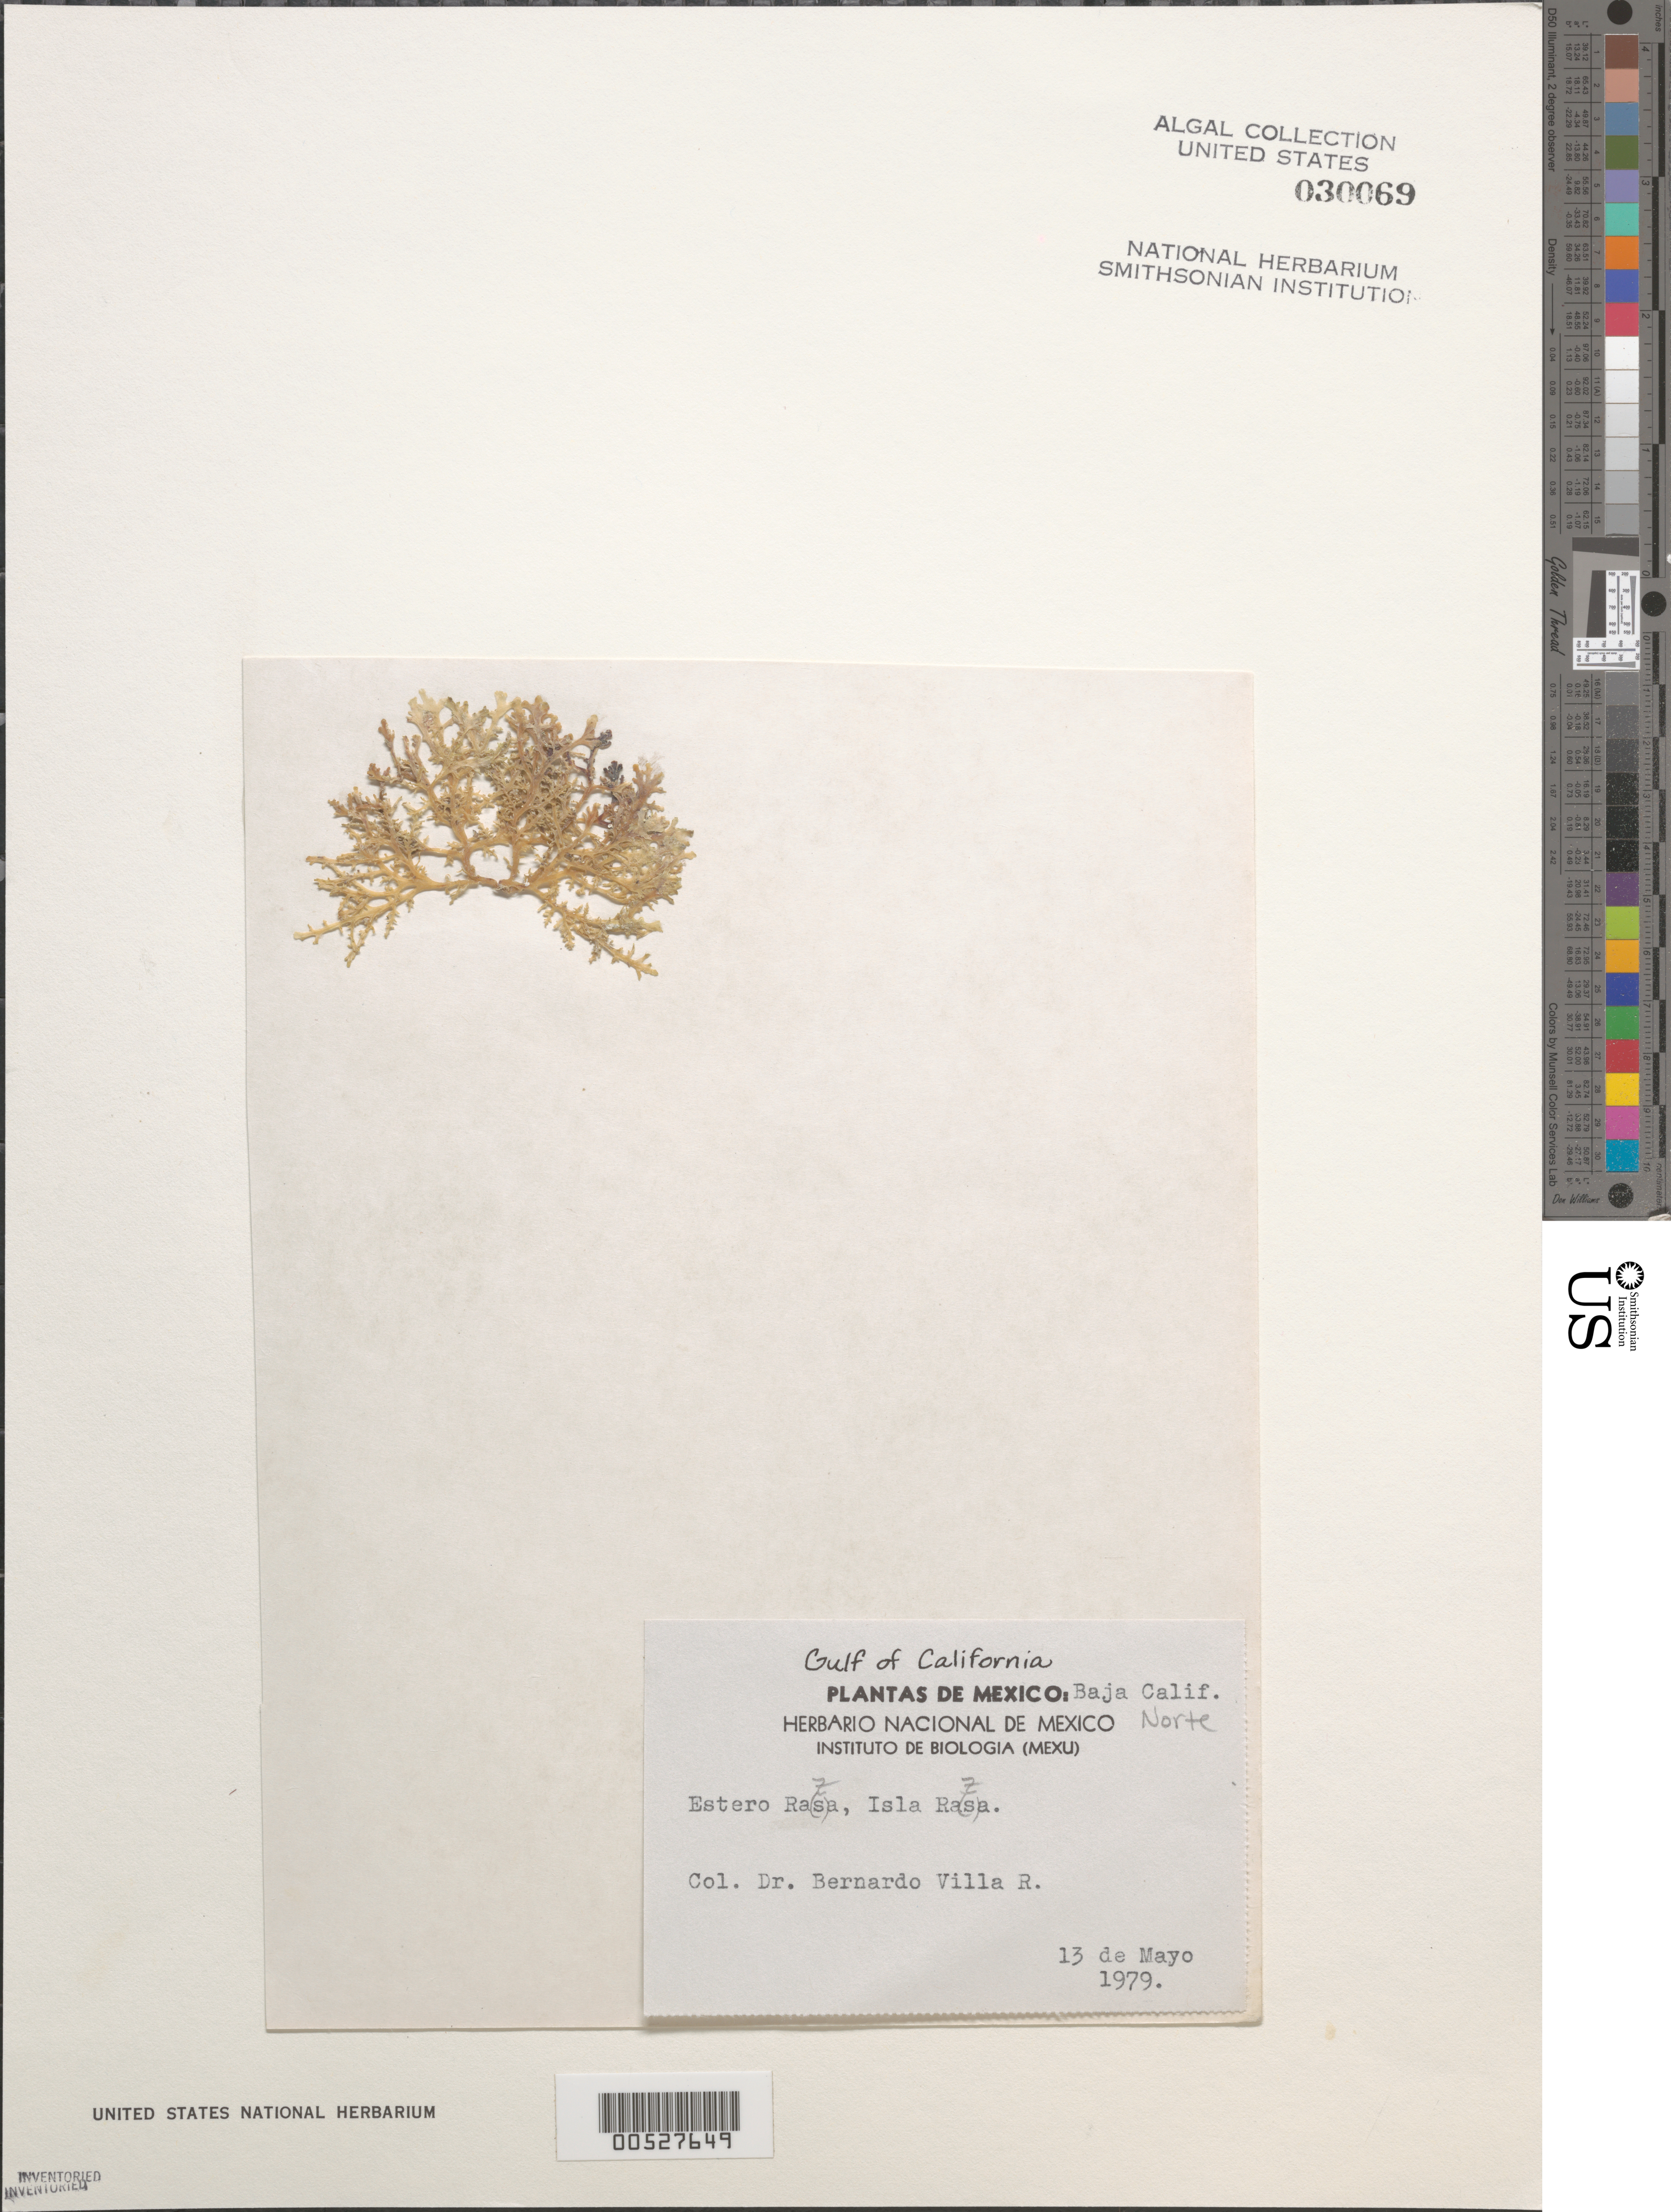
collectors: B. Villa R.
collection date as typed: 13 May 1979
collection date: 1979-05-13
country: Mexico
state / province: Baja California Norte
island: Isla Raza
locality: Estero Raza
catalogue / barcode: US 30069